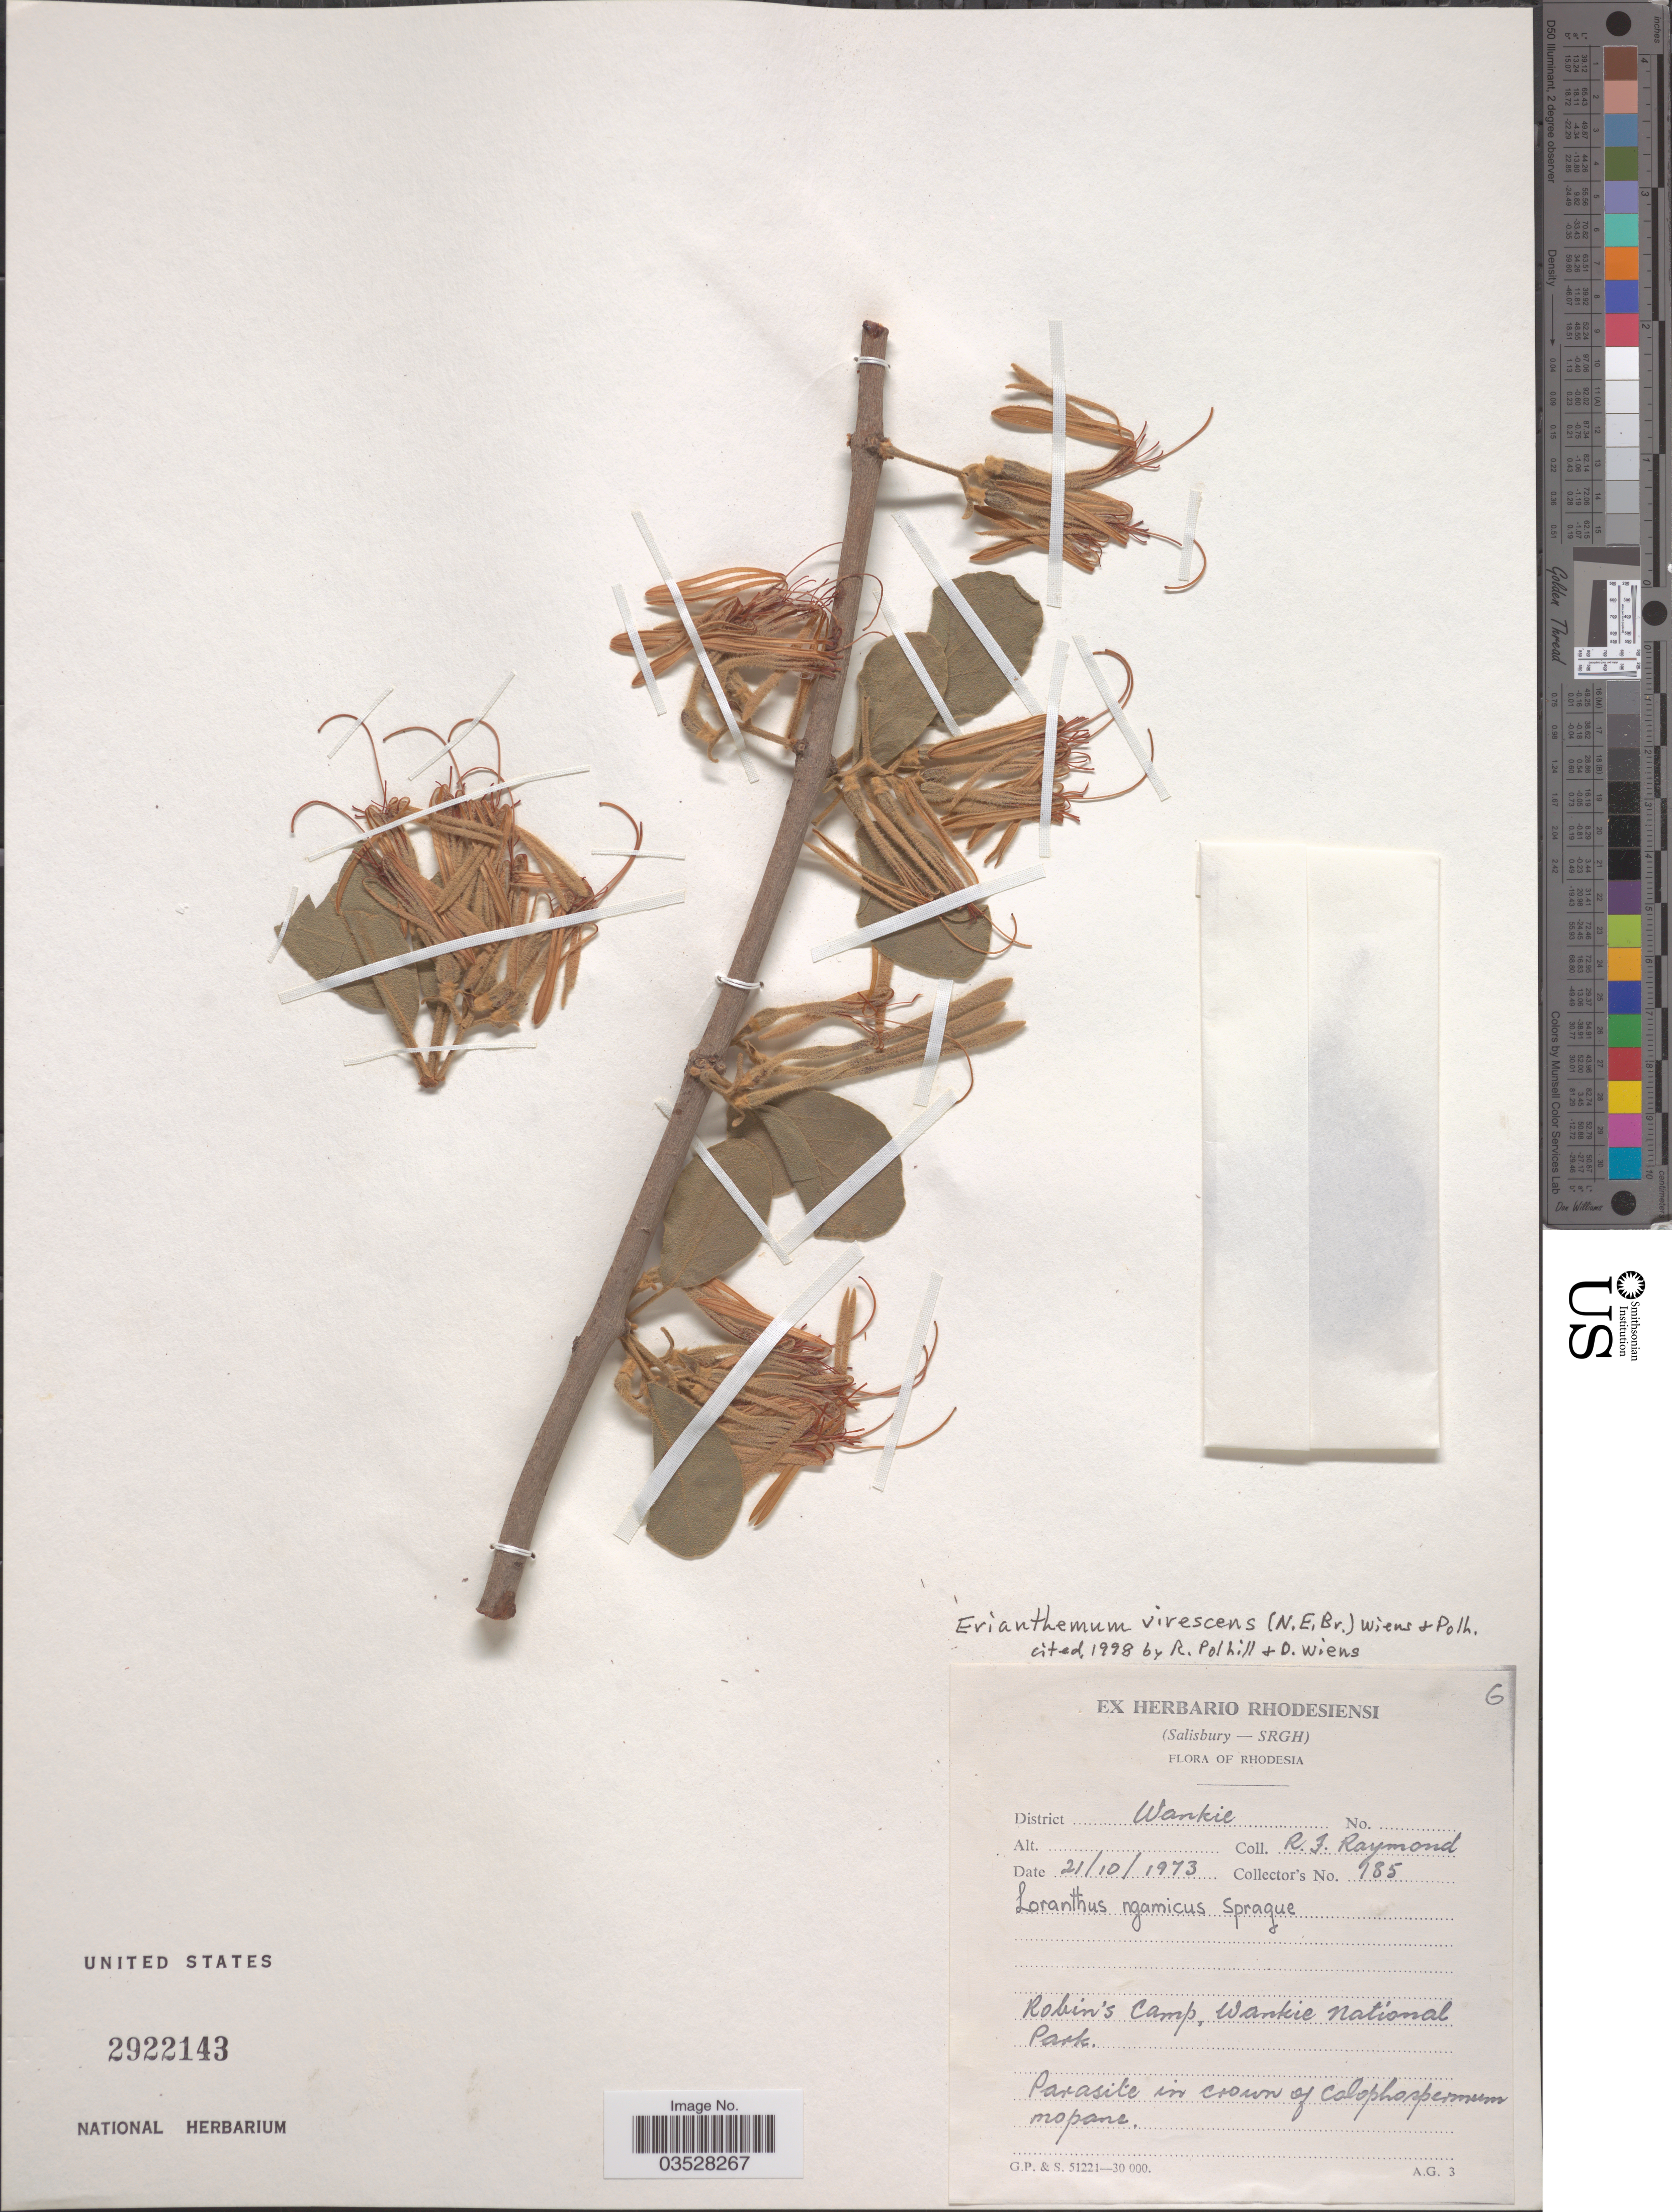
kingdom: Plantae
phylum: Tracheophyta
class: Magnoliopsida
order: Santalales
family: Loranthaceae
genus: Erianthemum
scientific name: Erianthemum virescens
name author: (N.E. Br.) Wiens & Polhill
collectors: R. Raymond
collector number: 185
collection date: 1973-10-21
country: Zimbabwe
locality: Rhodesia. District Wankie. Robin's Camp, Wankie National Park.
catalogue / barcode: US 2922143